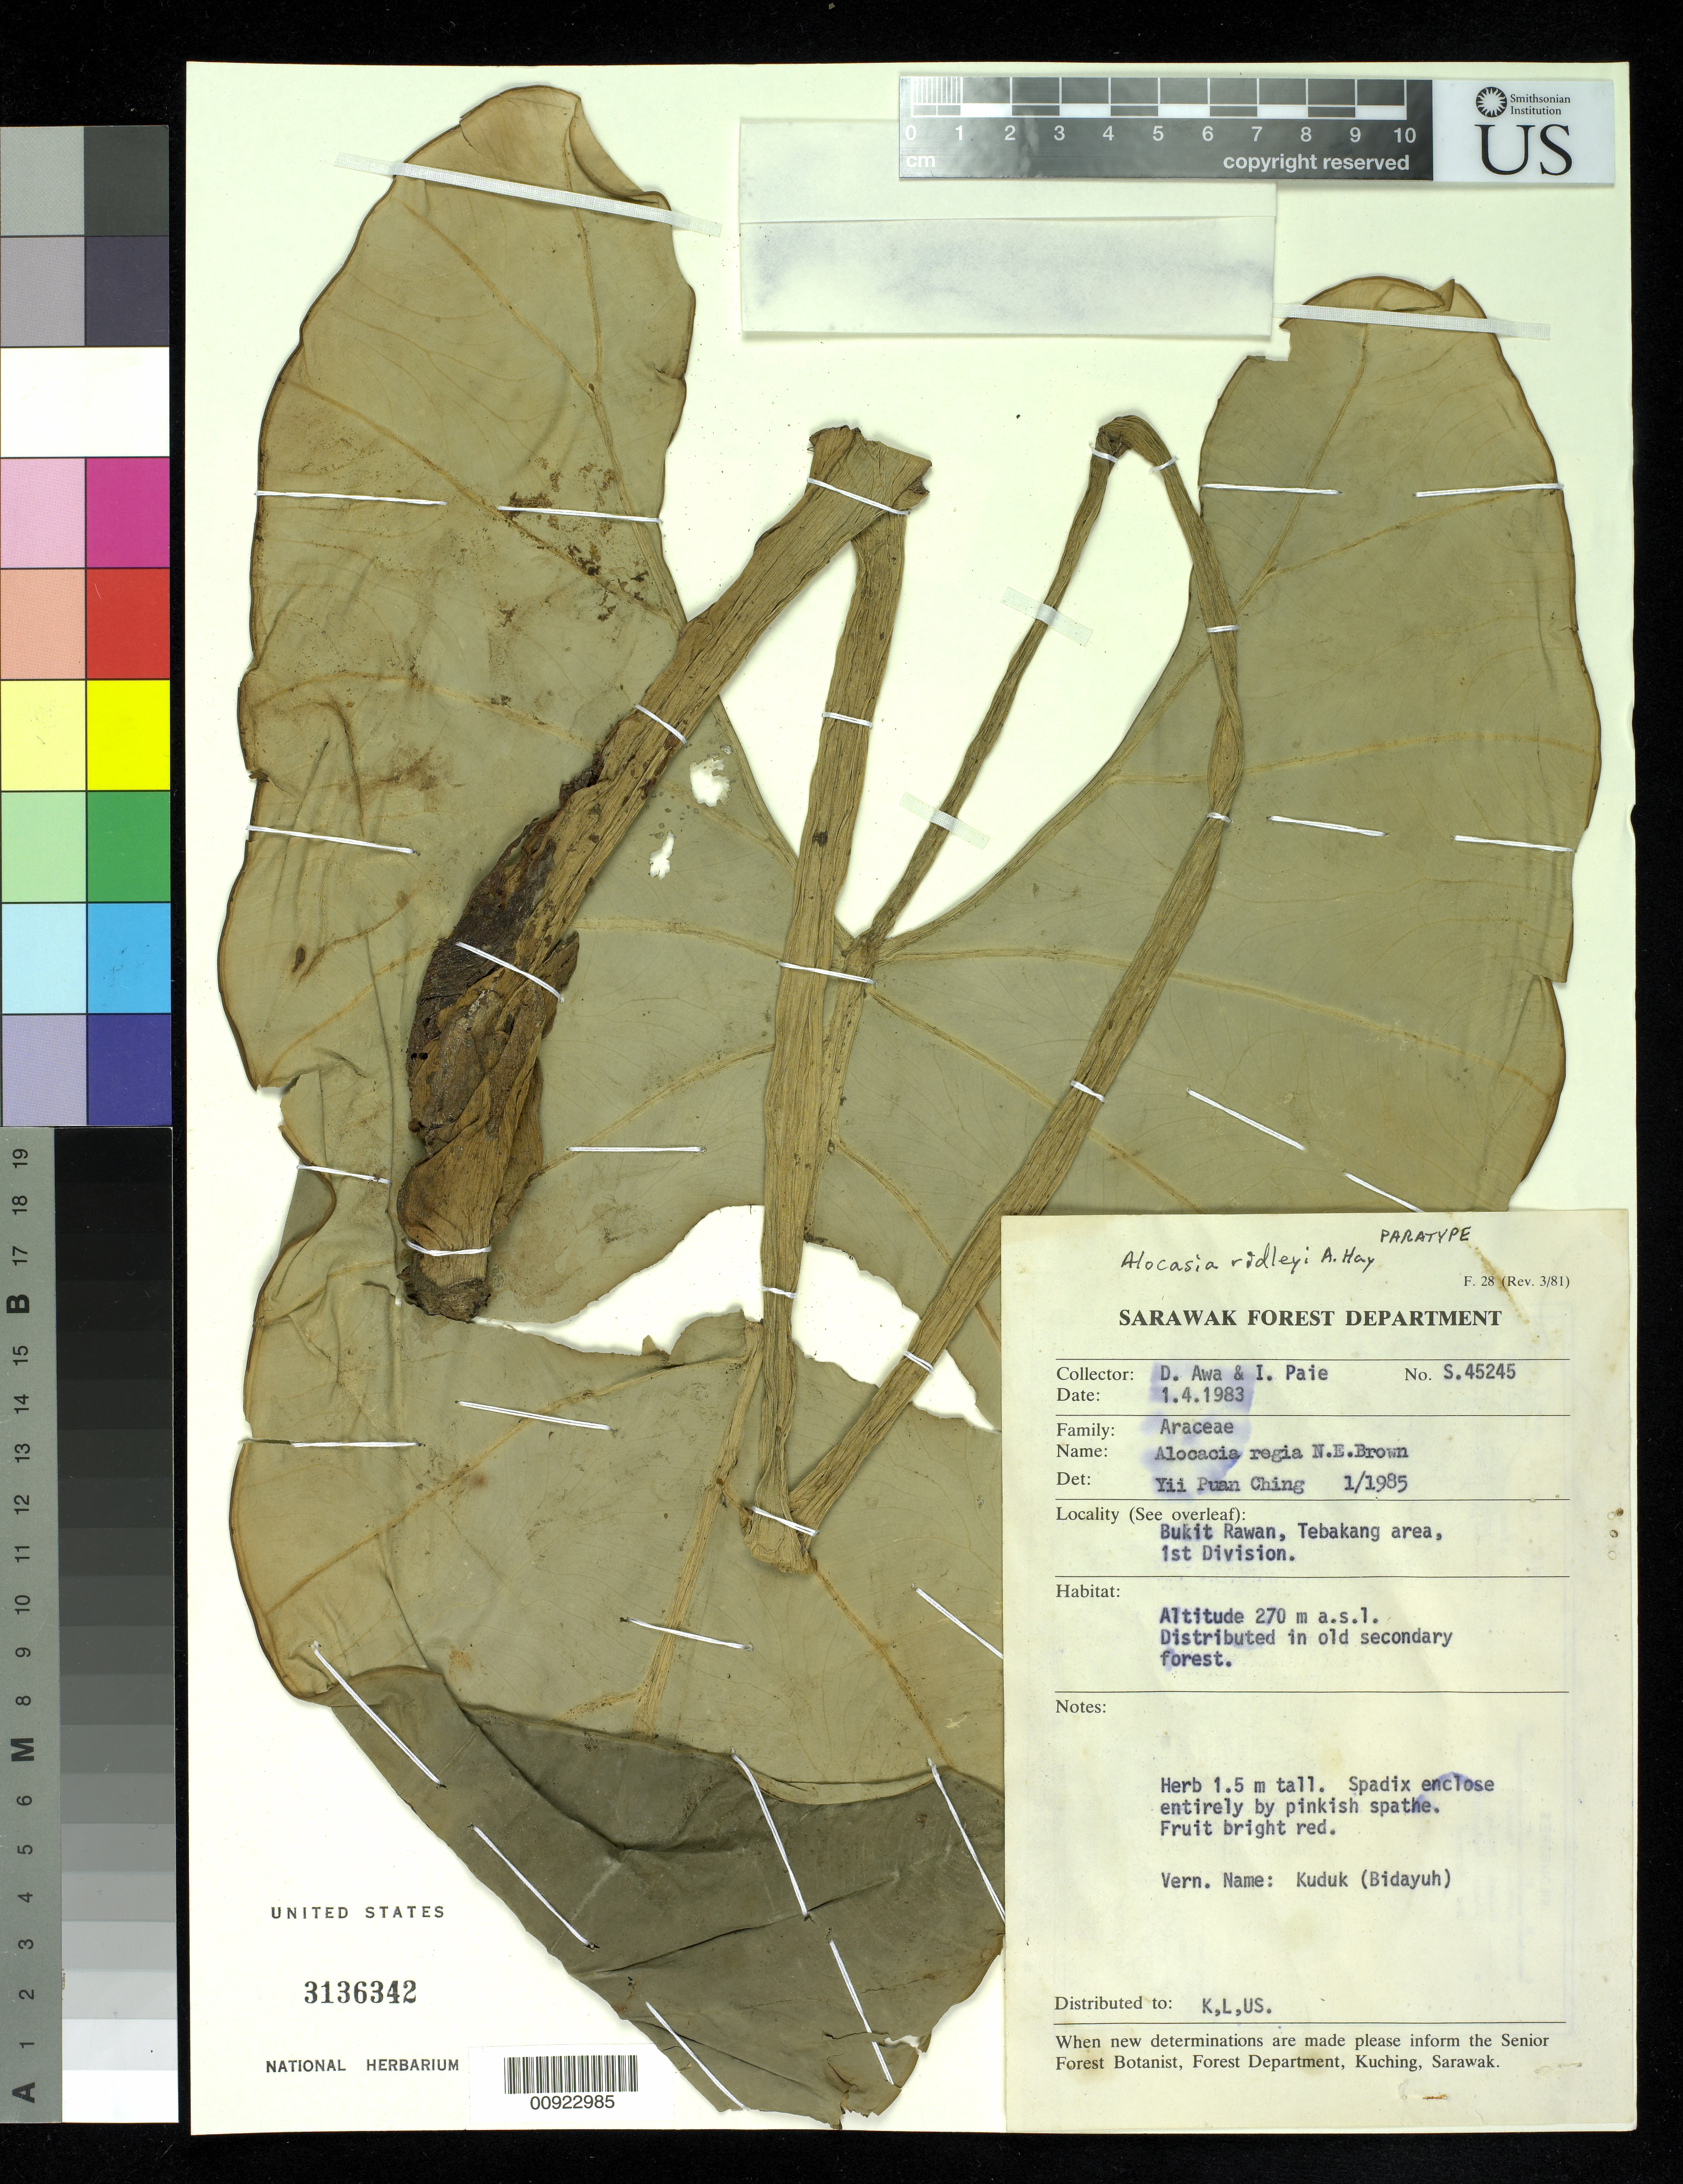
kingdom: Plantae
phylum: Tracheophyta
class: Liliopsida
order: Alismatales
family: Araceae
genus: Alocasia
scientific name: Alocasia ridleyi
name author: A. Hay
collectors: D. Awa & I. bin Paie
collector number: S 45245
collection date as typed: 04 Jan 1983 or 01 Apr 1983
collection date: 1983-01-04 or 1983-04-01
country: Malaysia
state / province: Sarawak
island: Borneo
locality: Bukit Rawan, Tebakang area, 1st Division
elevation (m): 270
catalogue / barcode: US 3136342